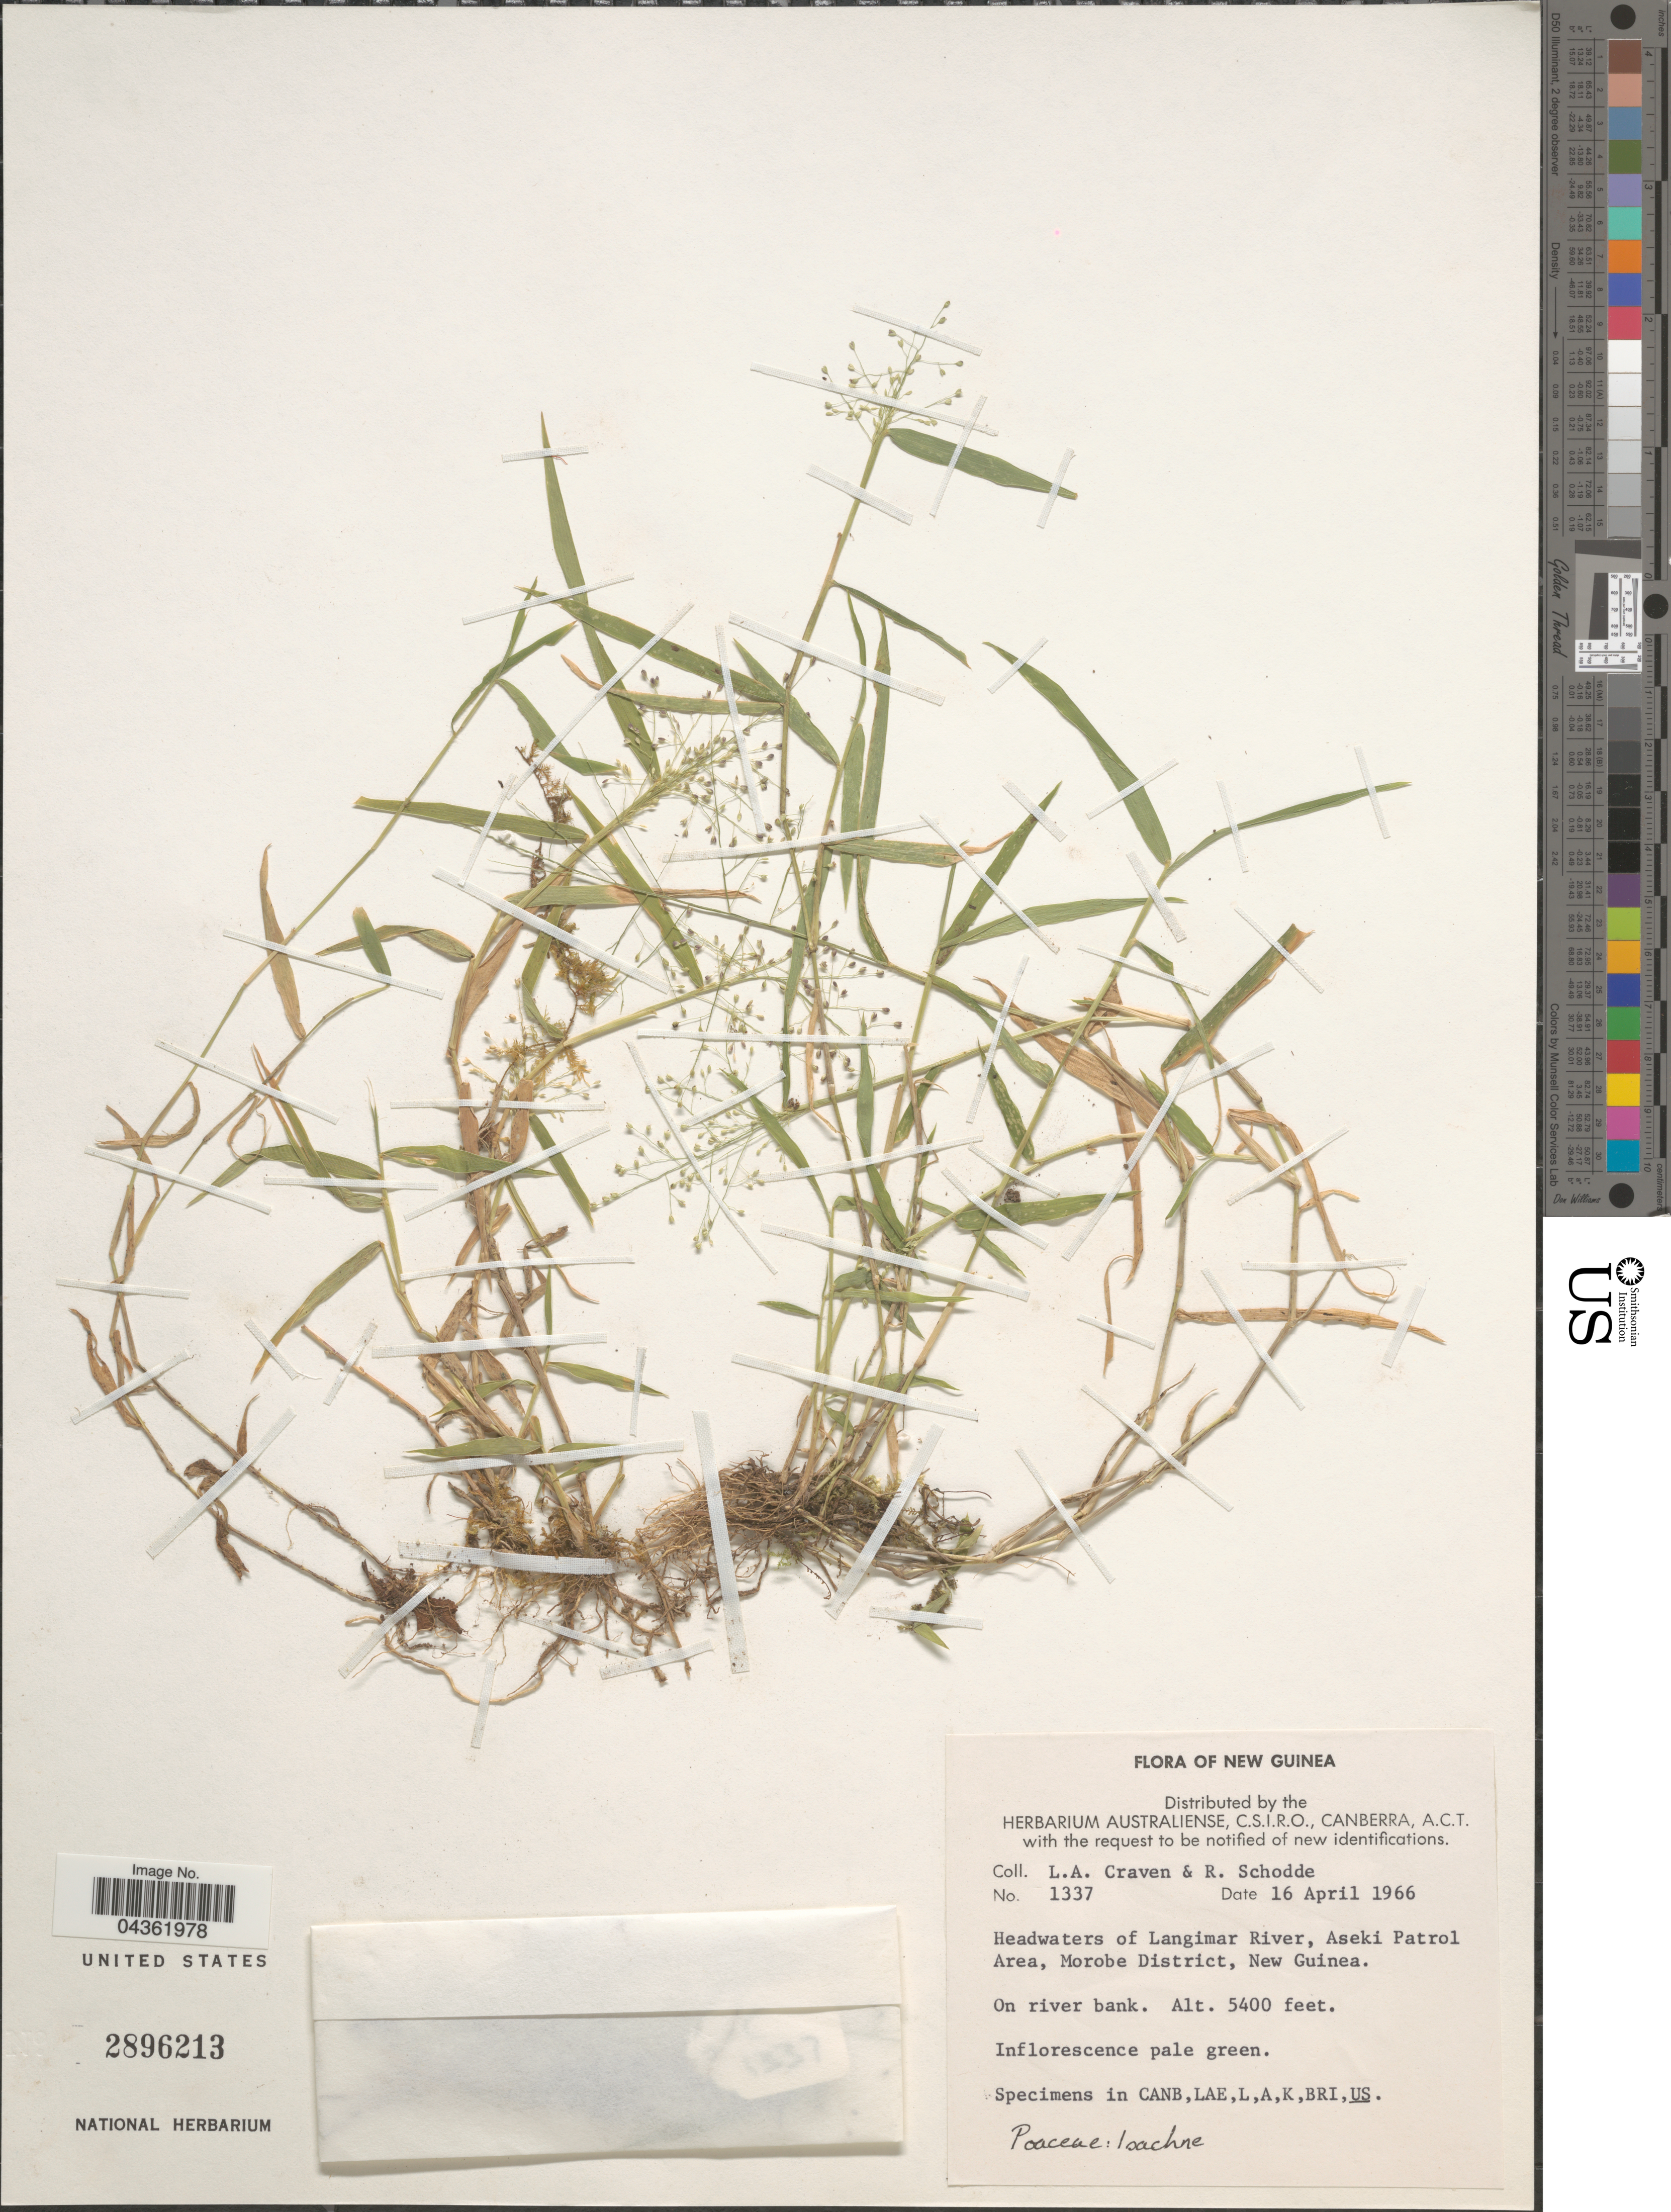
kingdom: Plantae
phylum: Tracheophyta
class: Liliopsida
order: Poales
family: Poaceae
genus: Isachne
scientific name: Isachne sp.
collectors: L. A. Craven & R. Schodde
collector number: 1337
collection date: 1966-04-16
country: Papua New Guinea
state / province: Morobe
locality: New Guinea. Headwaters of Langimar River, Aseki Patrol Area, Morobe District, New Guinea.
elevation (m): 1646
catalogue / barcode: US 2896213